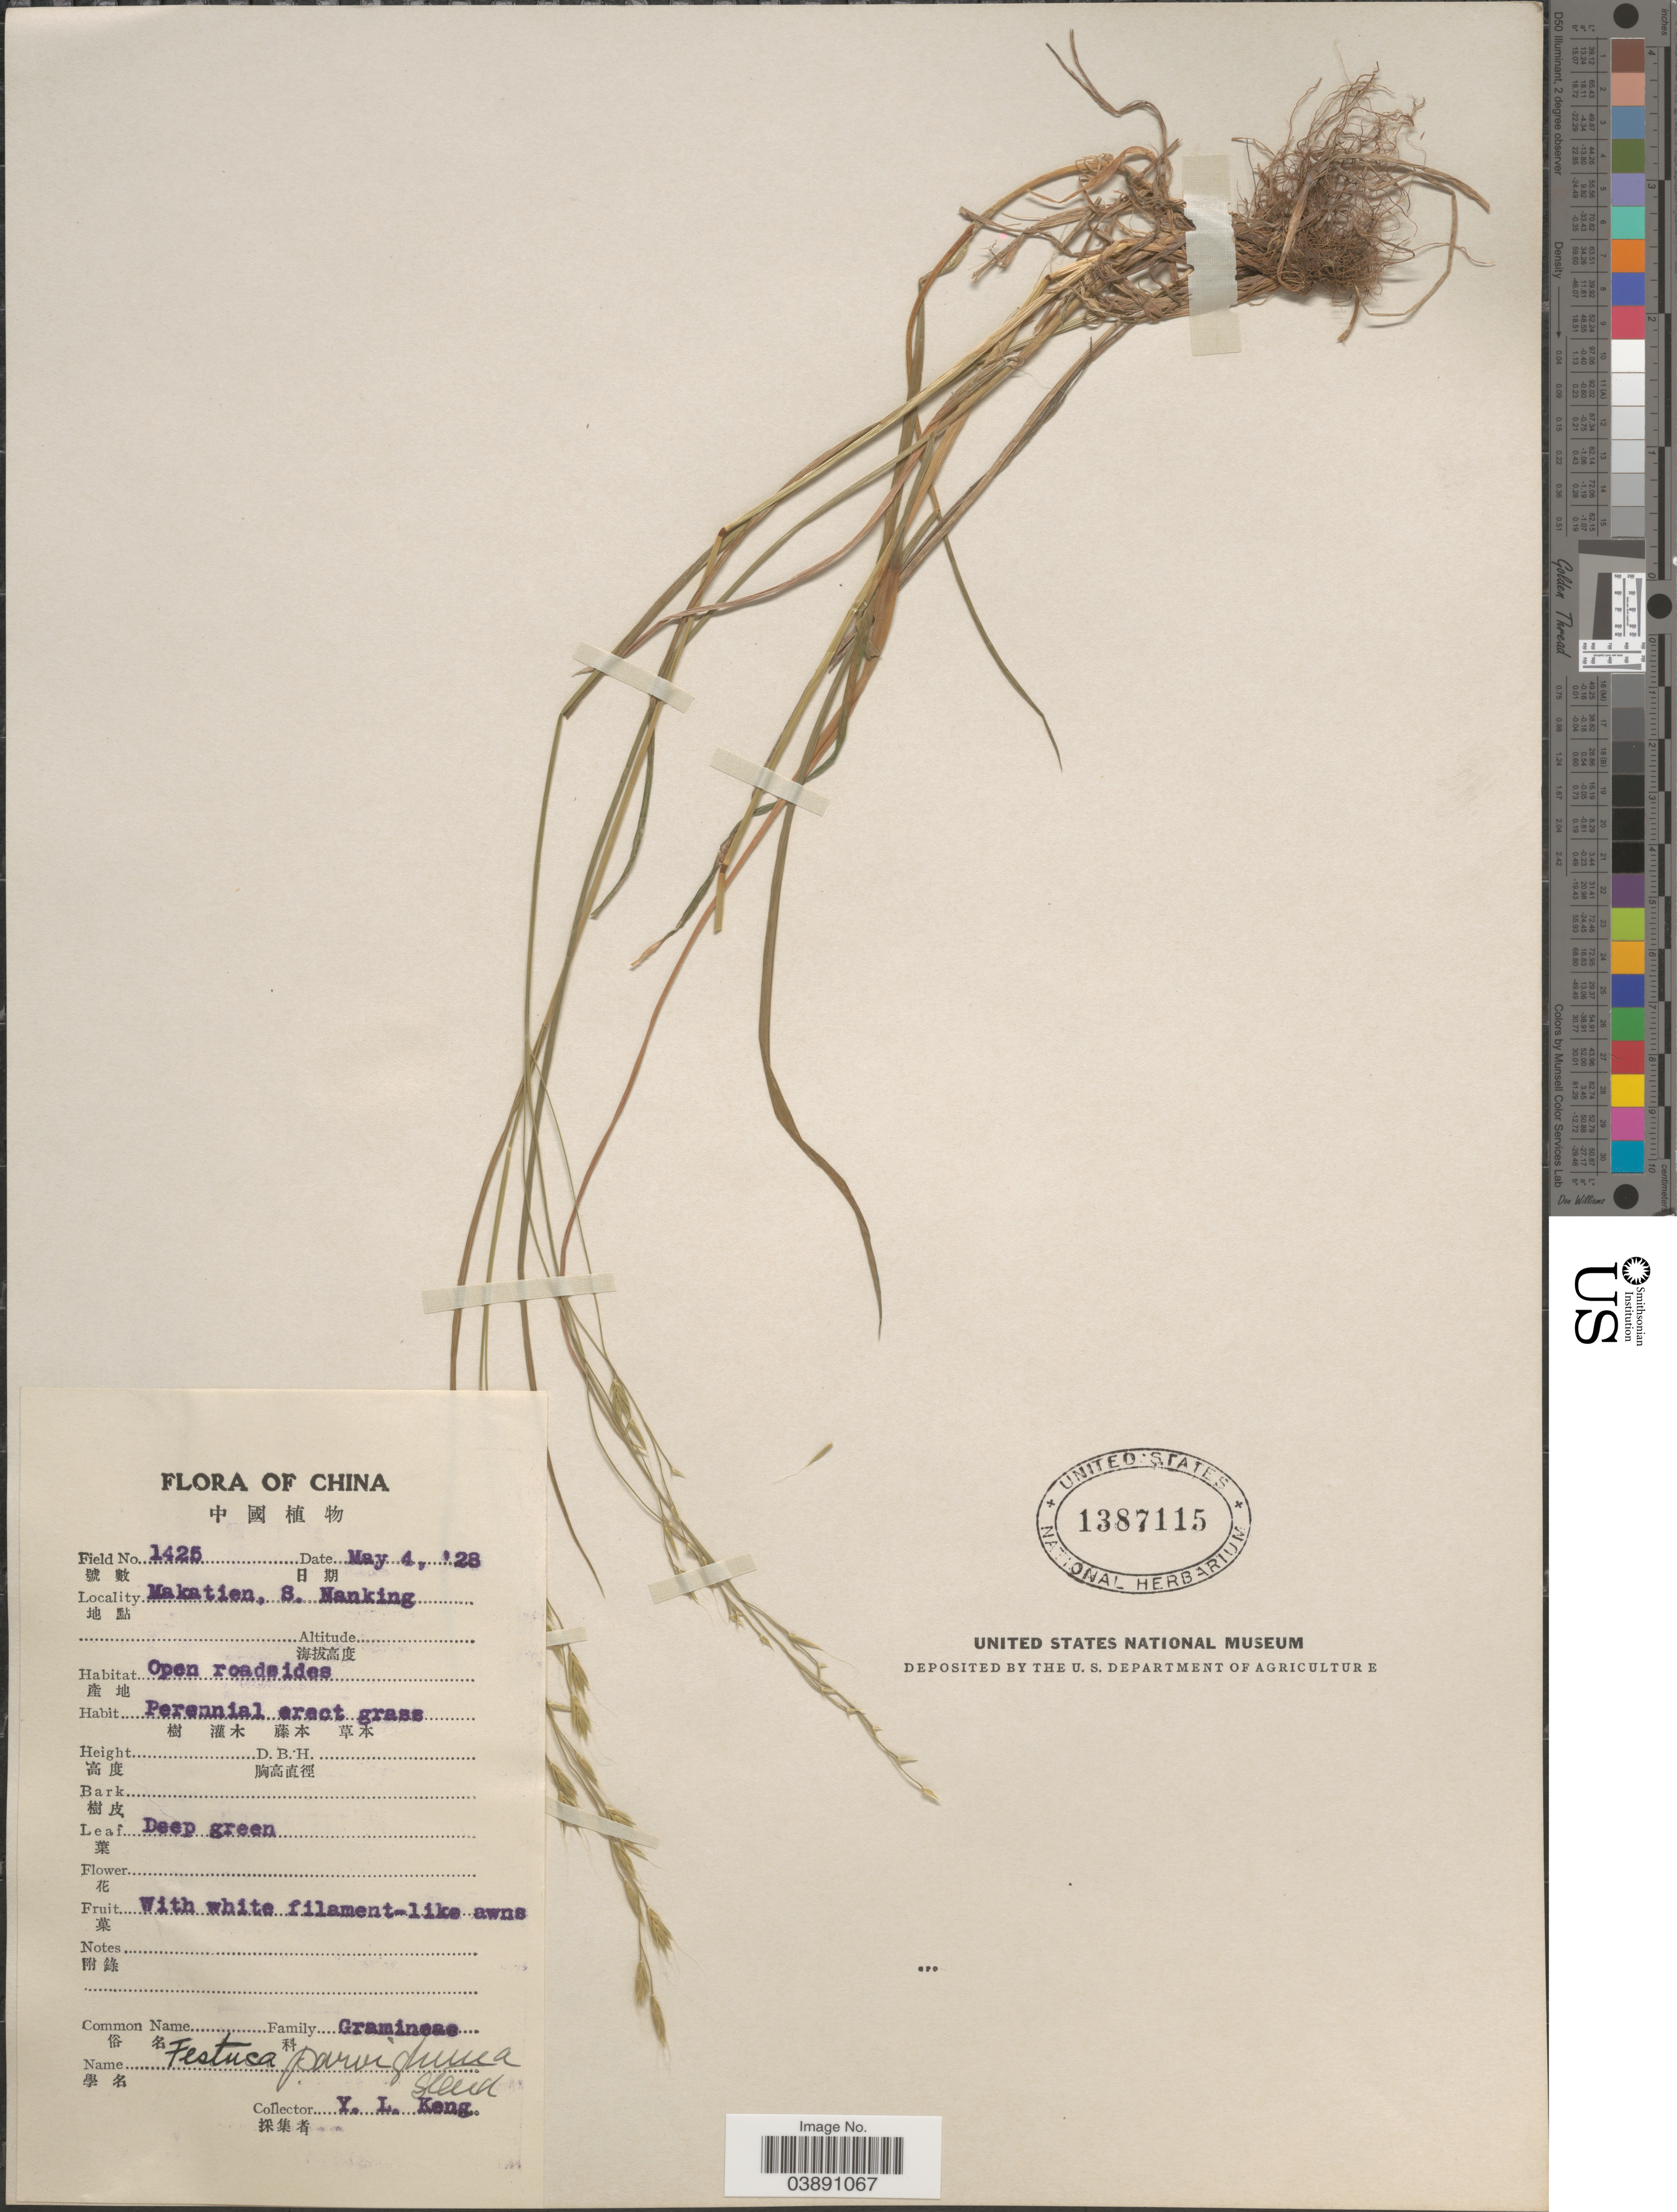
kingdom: Plantae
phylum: Tracheophyta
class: Liliopsida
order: Poales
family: Poaceae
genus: Festuca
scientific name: Festuca parvigluma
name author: Steud.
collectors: Y. L. Keng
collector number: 1425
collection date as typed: Transcribed d/m/y: 4/5/28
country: China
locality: Makatien, S. Nanking.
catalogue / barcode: US 1387115